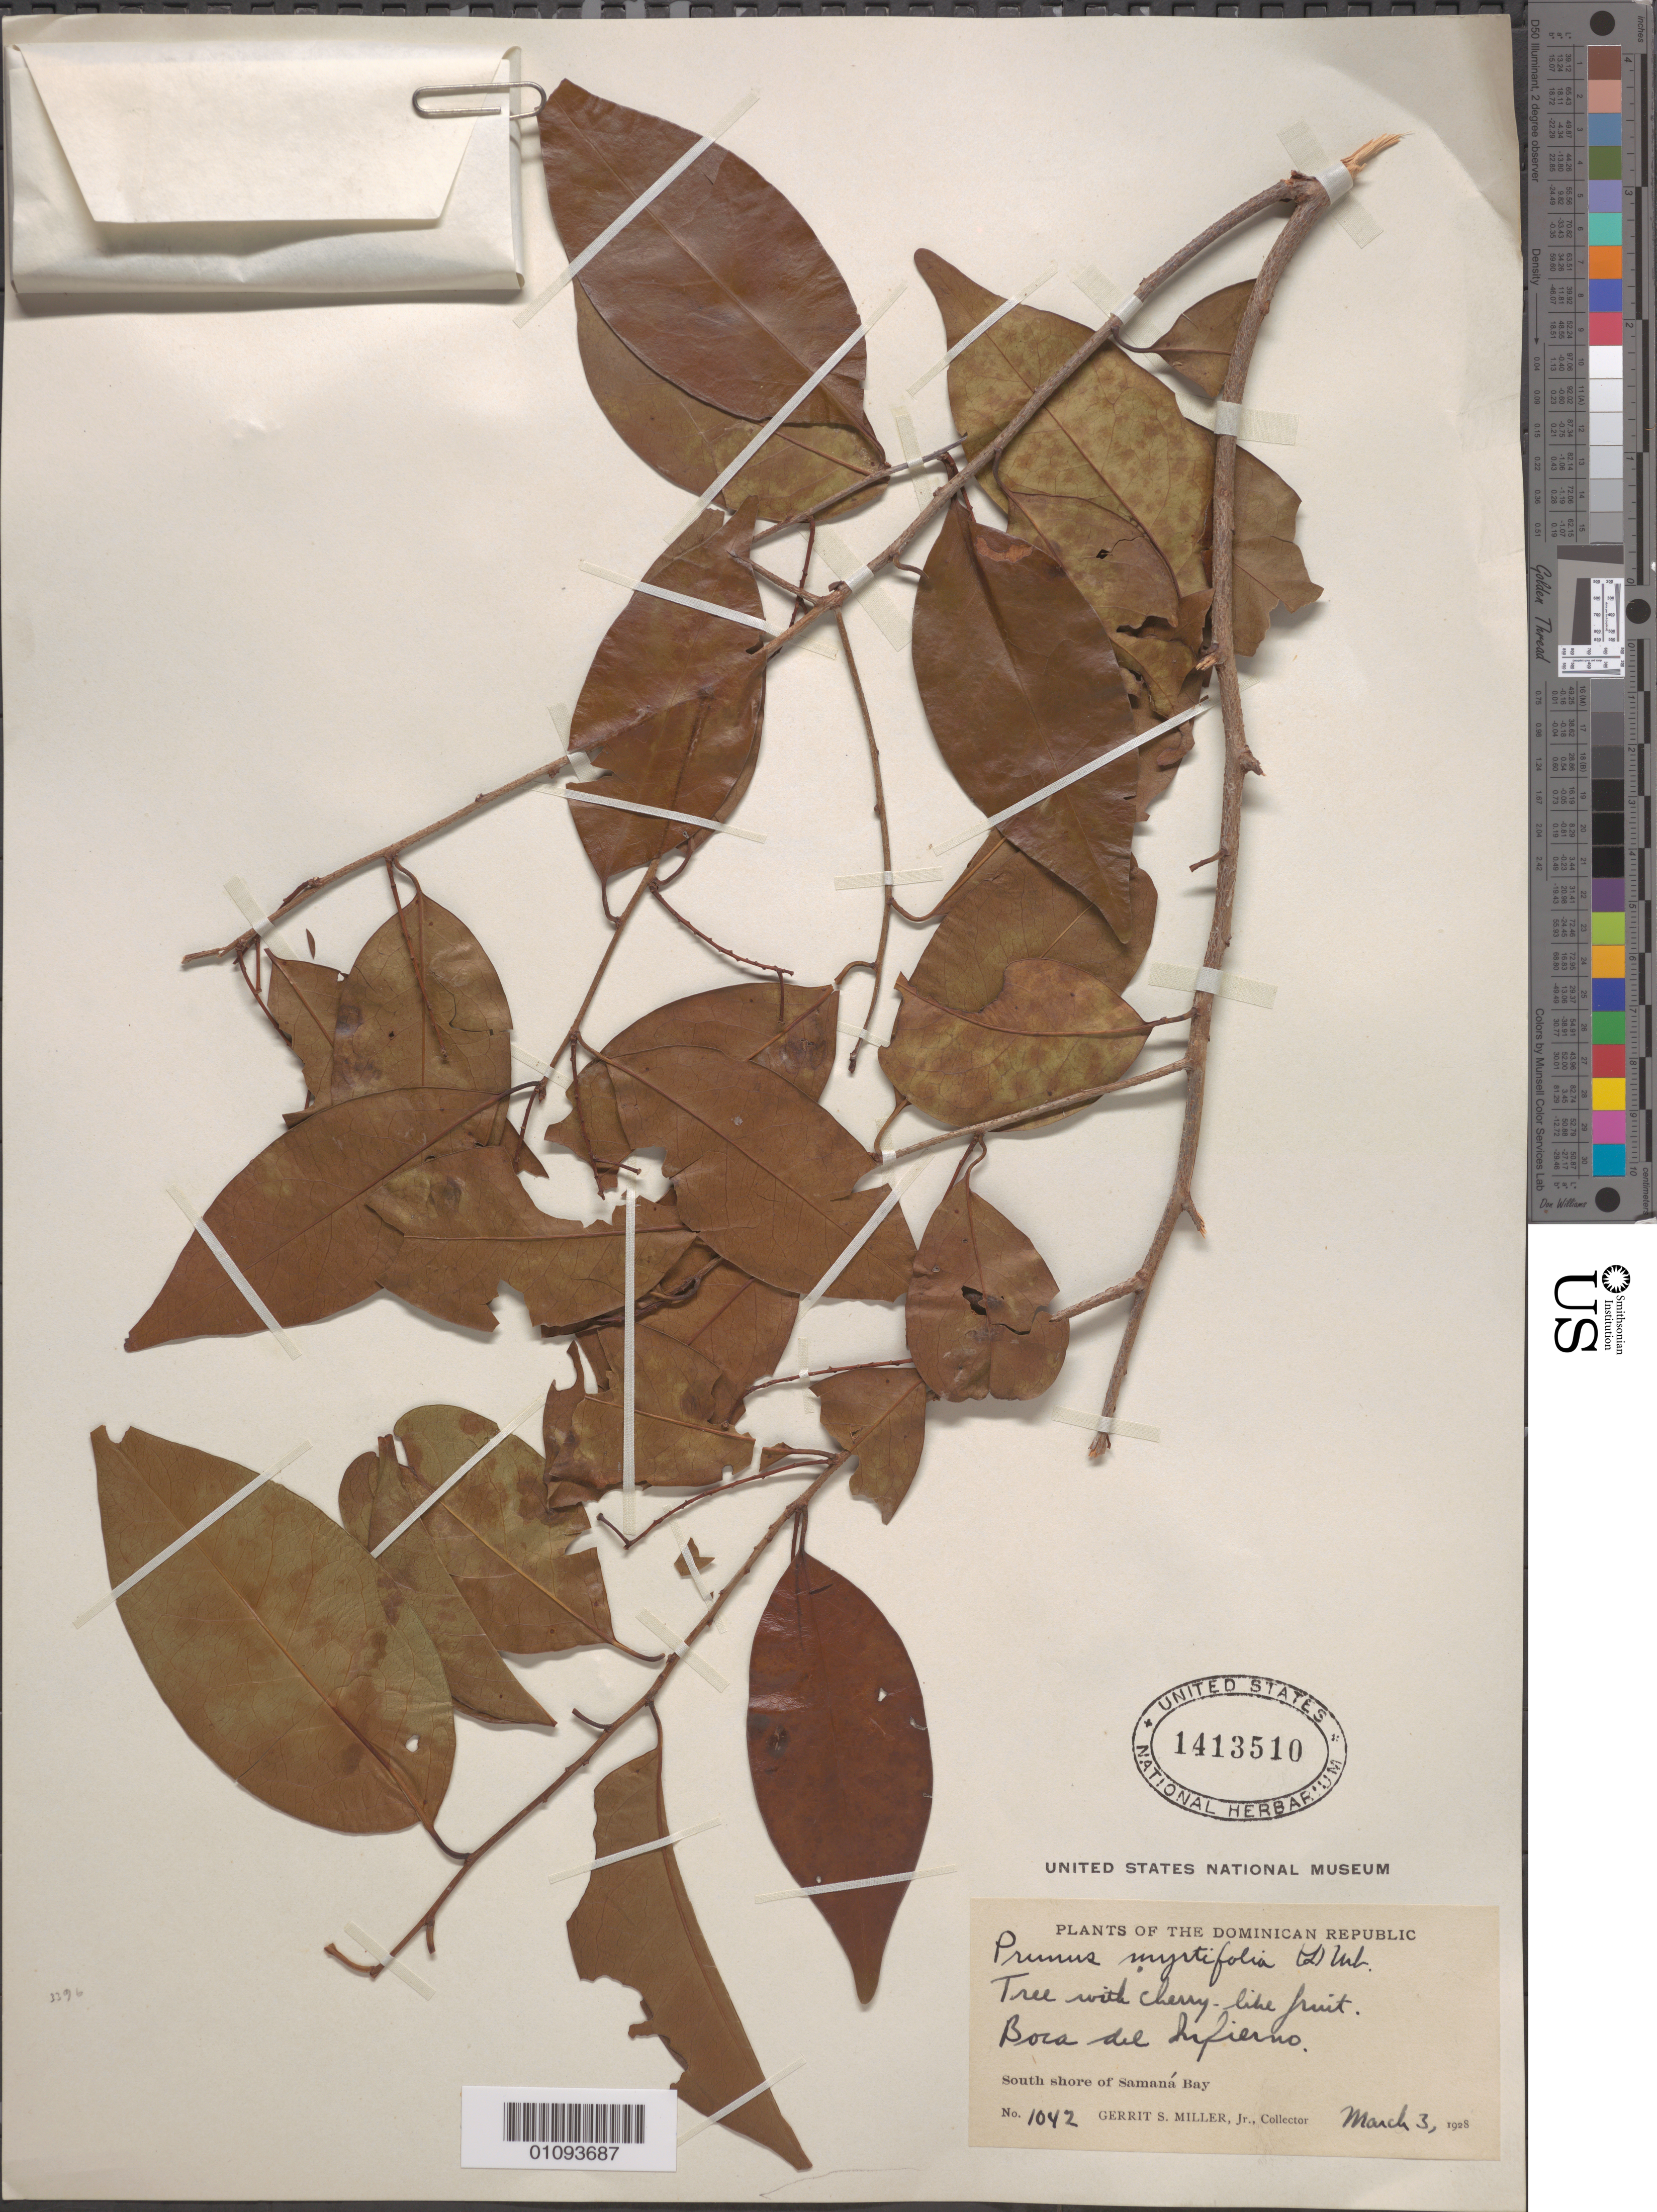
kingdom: Plantae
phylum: Tracheophyta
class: Magnoliopsida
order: Rosales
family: Rosaceae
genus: Prunus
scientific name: Prunus myrtifolia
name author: (L.) Urb.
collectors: G. S. Miller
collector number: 1042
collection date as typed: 03 Mar 1908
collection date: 1908-03-03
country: Dominican Republic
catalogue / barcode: US 1413510